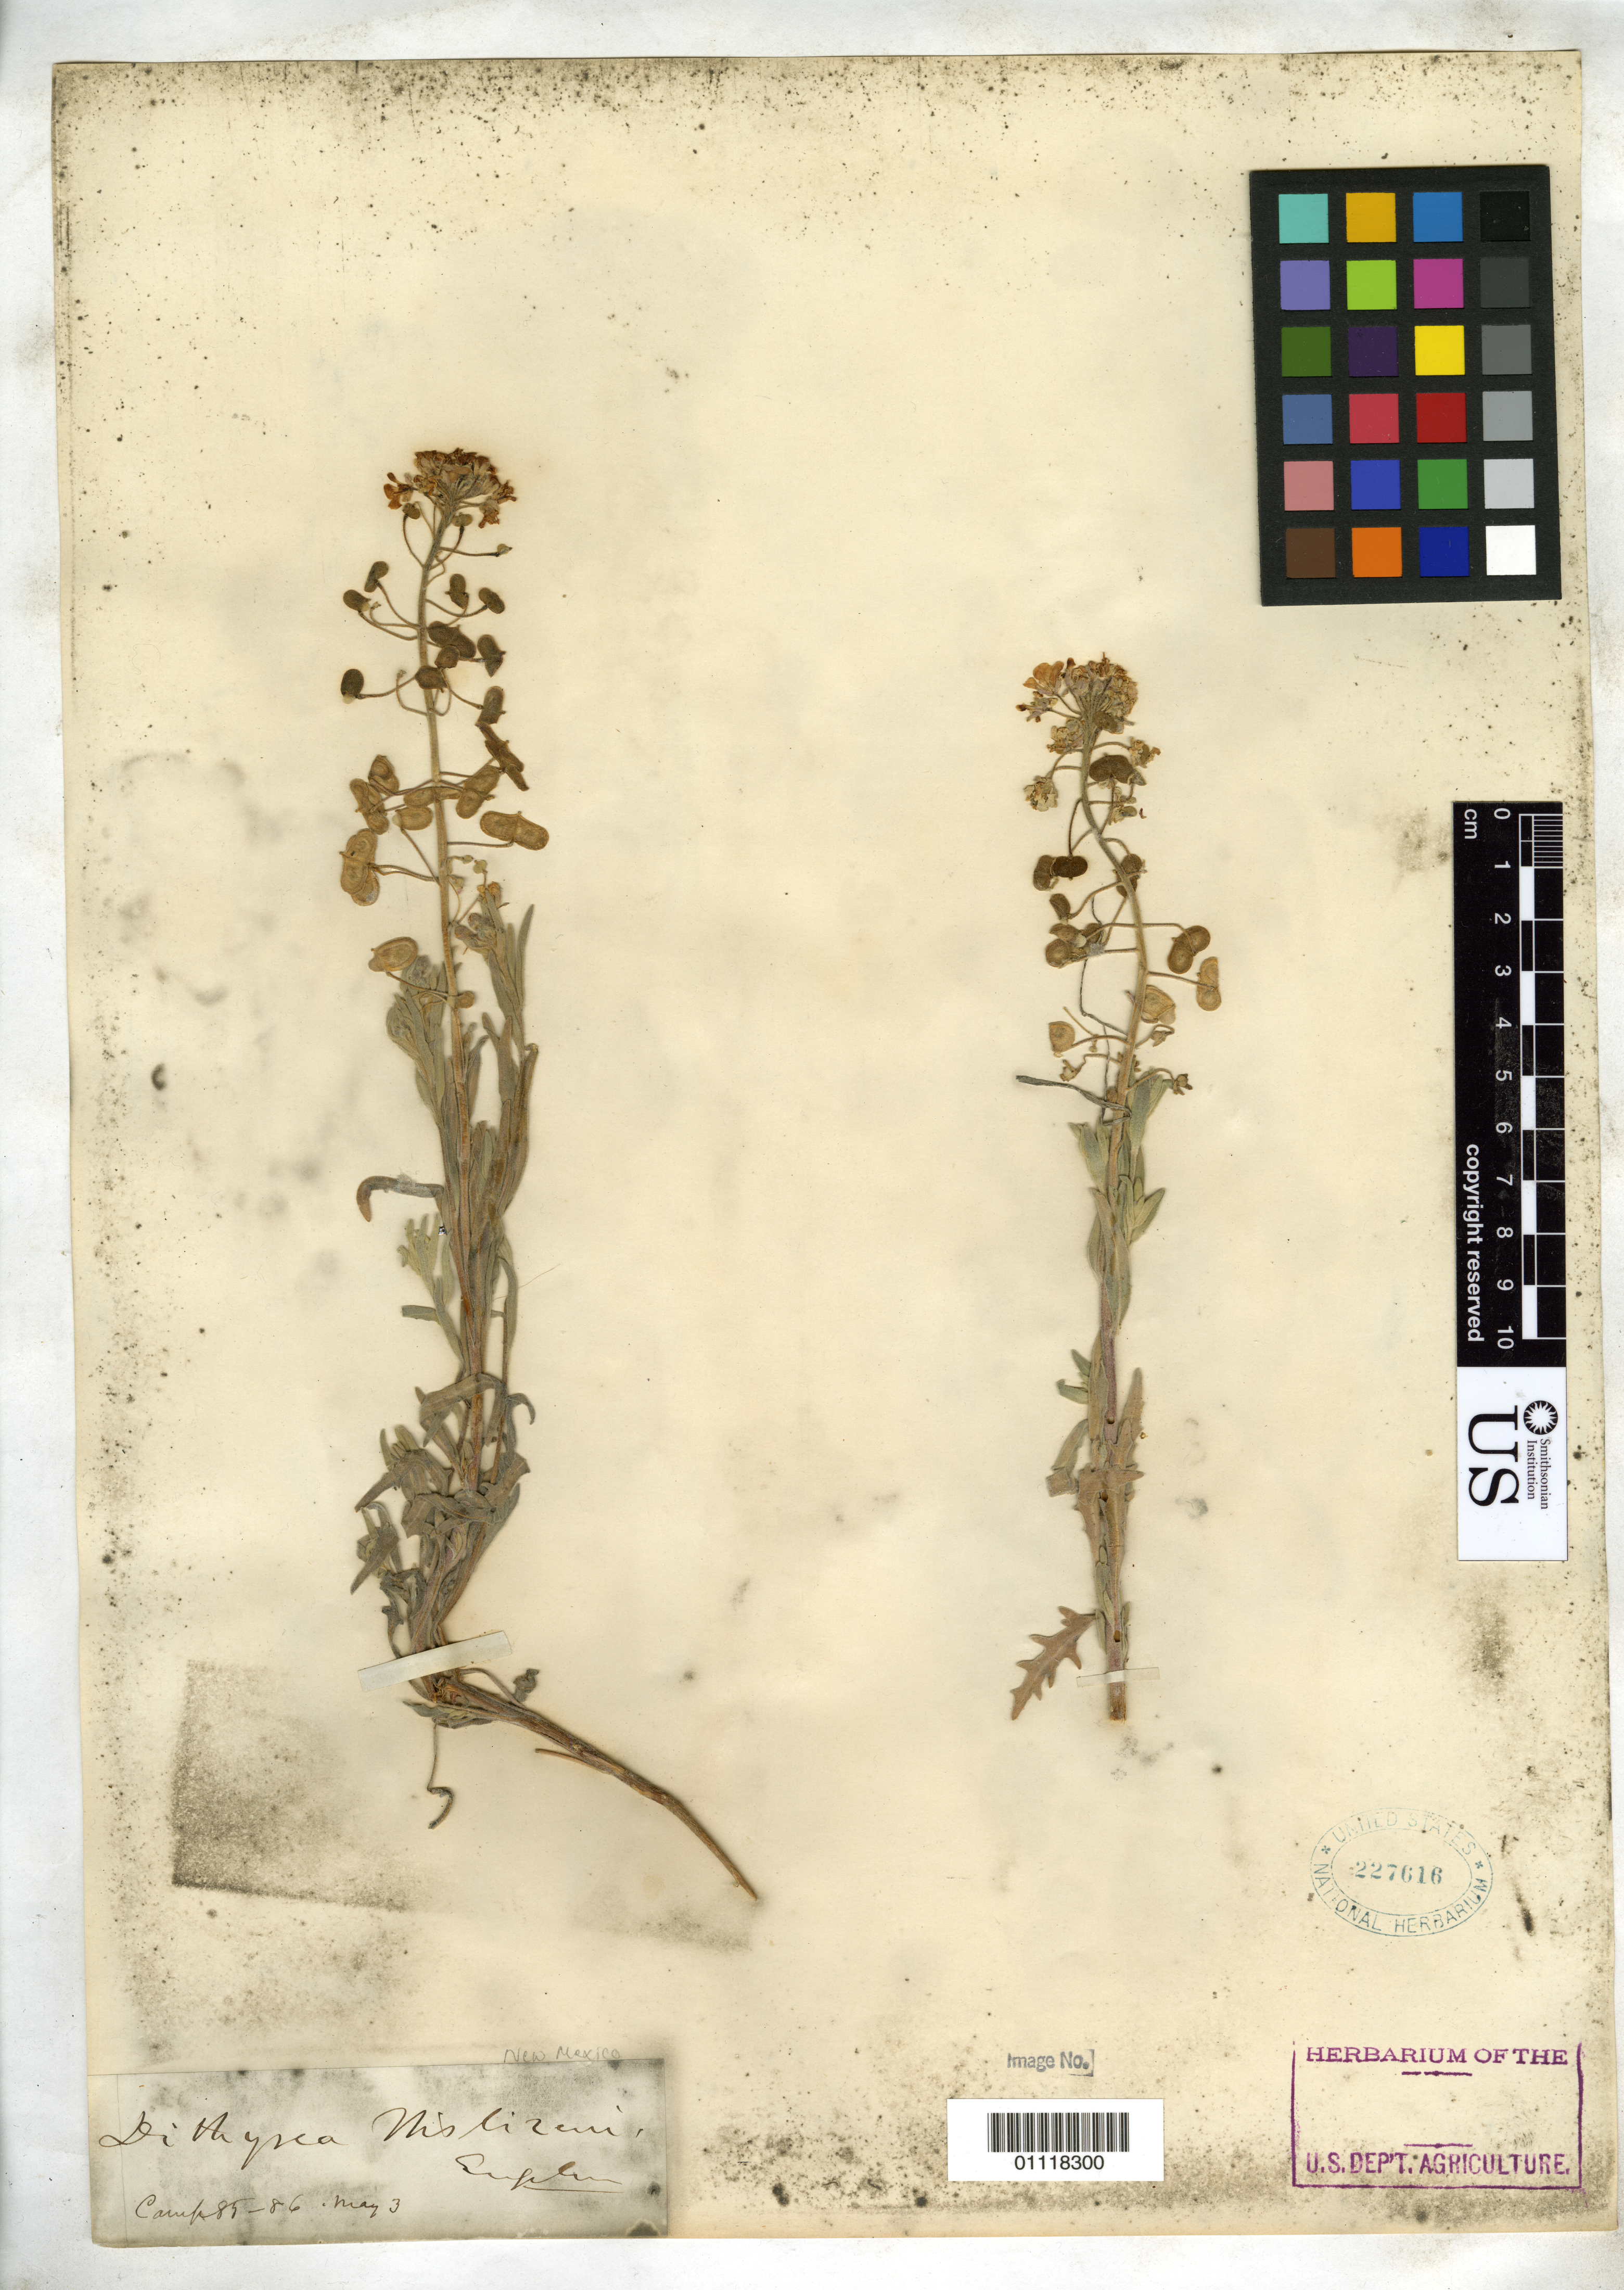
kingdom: Plantae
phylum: Tracheophyta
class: Magnoliopsida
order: Brassicales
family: Brassicaceae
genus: Dithyrea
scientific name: Dithyrea wislizeni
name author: Engelm.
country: United States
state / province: New Mexico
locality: Camp 85-86.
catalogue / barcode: US 227616